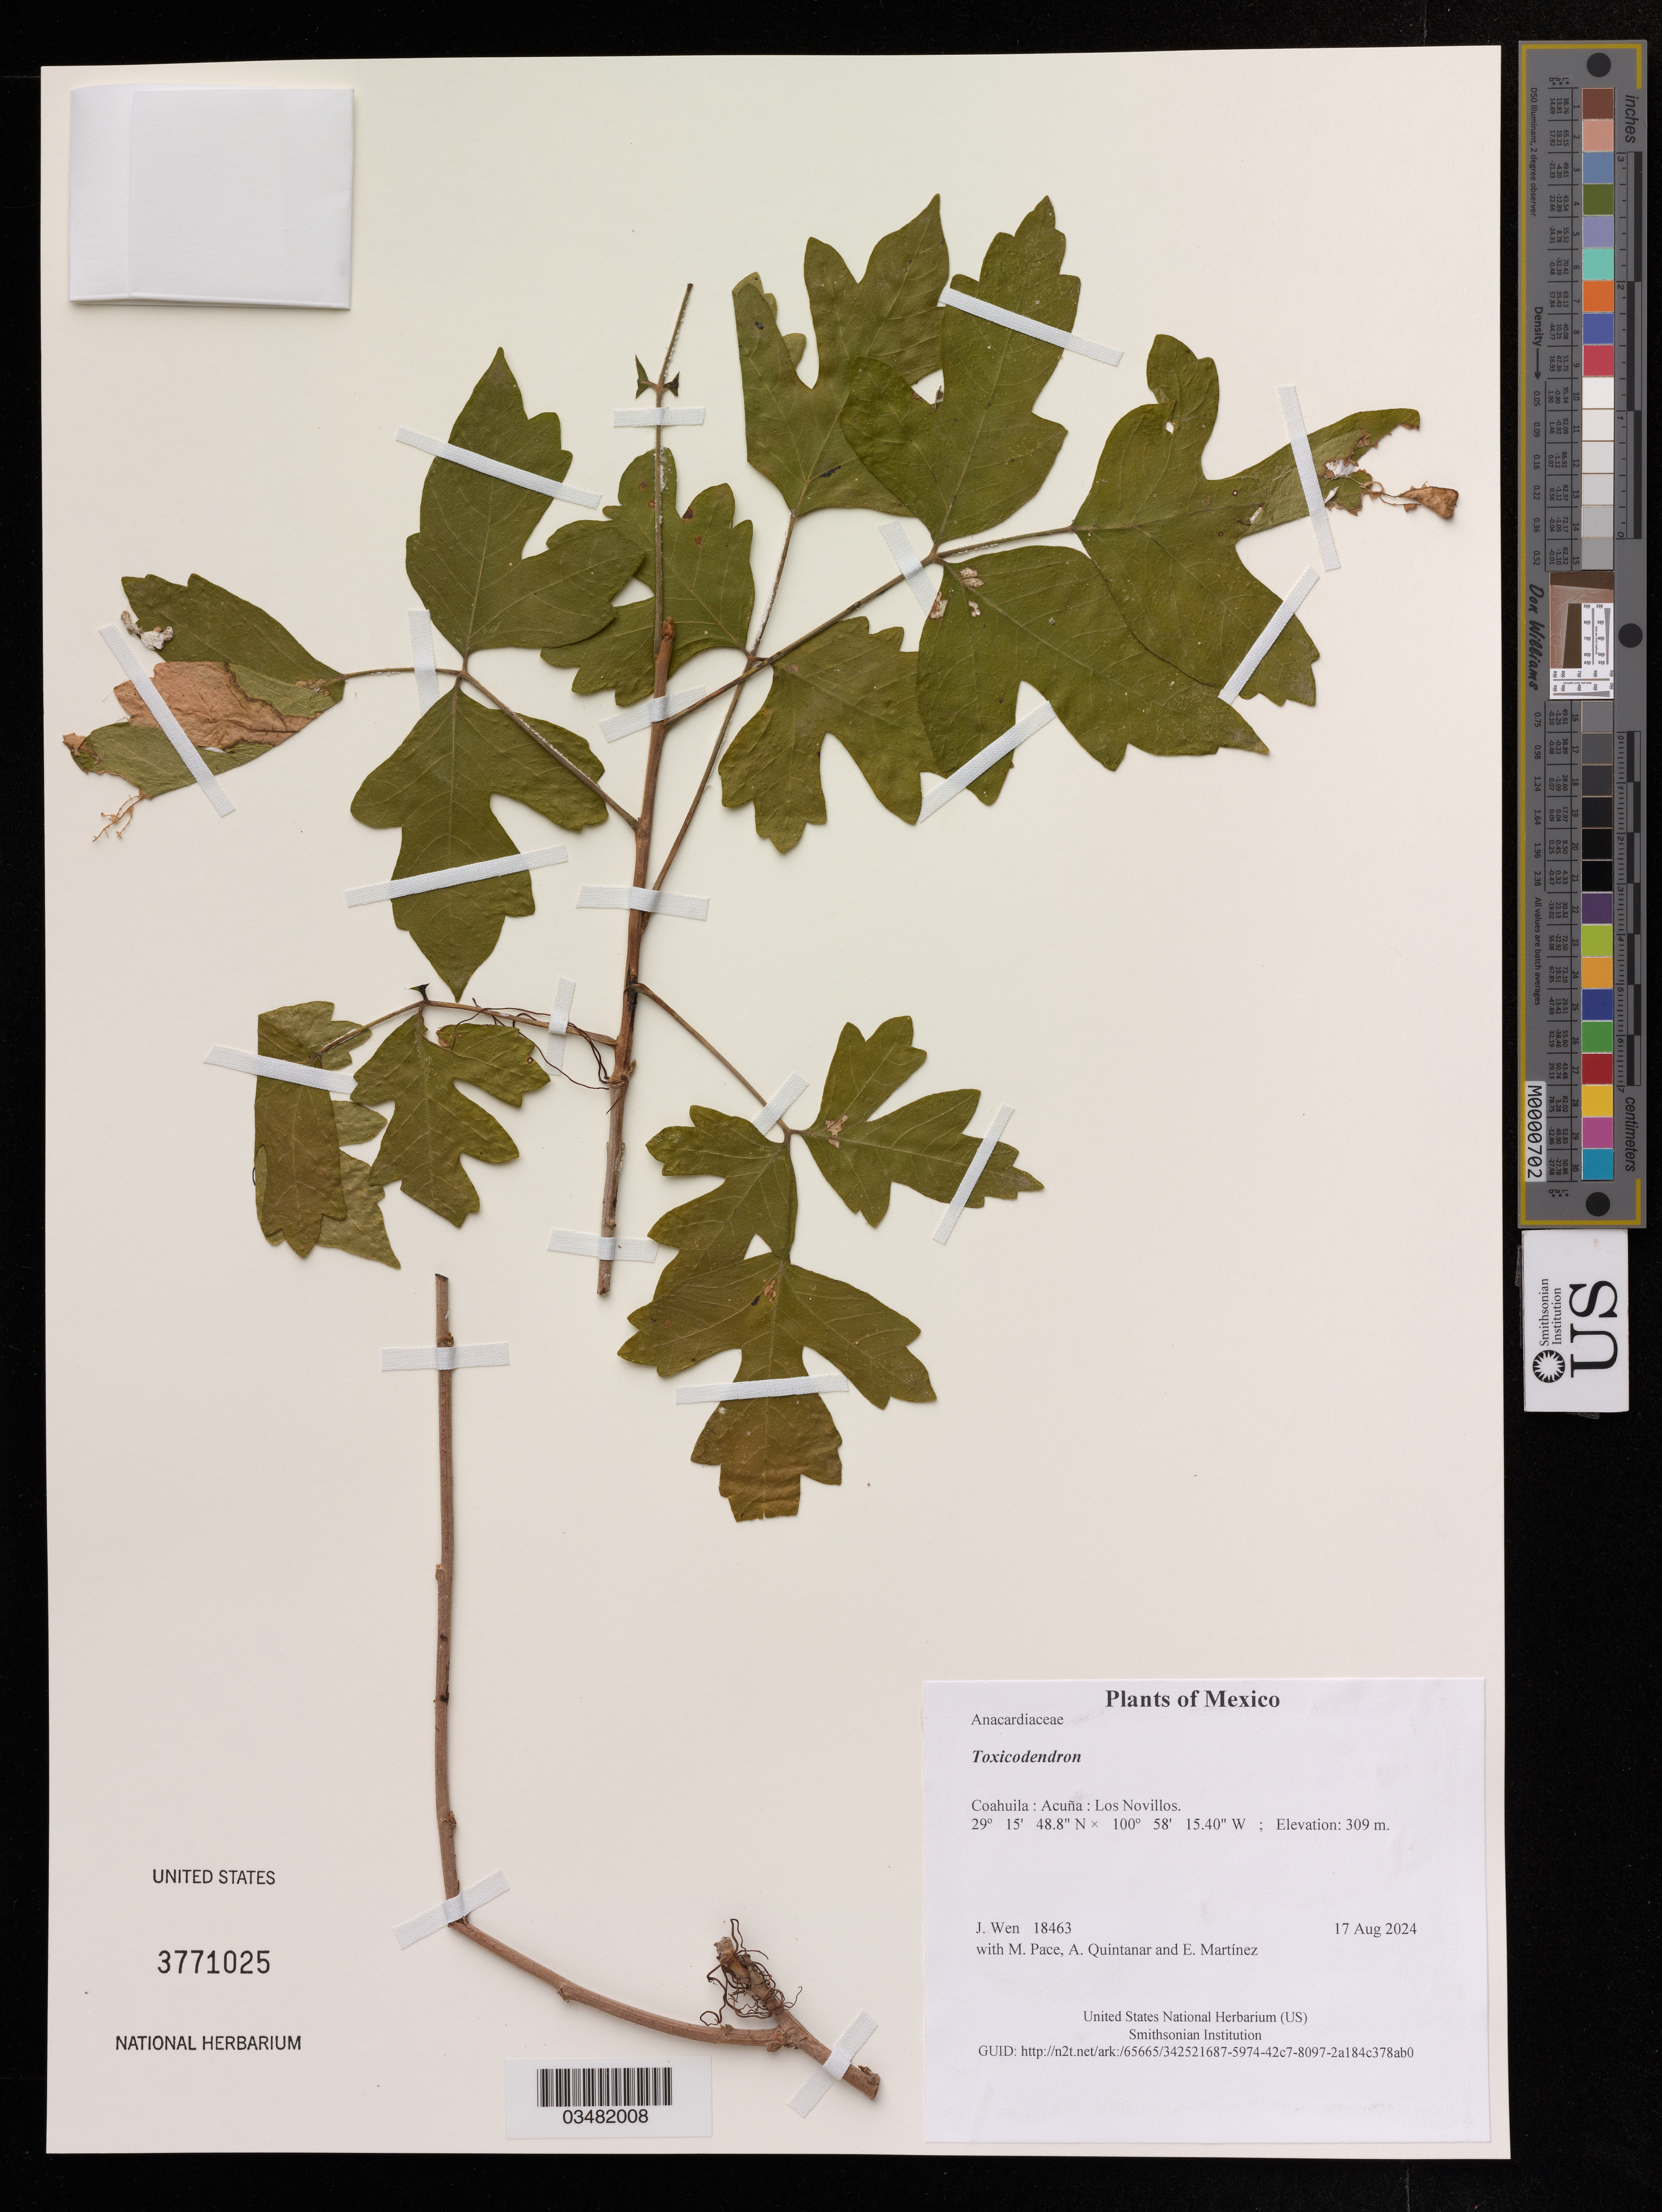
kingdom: Plantae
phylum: Tracheophyta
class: Magnoliopsida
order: Sapindales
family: Anacardiaceae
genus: Toxicodendron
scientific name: Toxicodendron sp.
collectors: J. Wen, M. Pace, A. Quintanar & E. Martinez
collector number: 18463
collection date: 2024-08-17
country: Mexico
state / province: Coahuila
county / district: Acuña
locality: Los Novillos.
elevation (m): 309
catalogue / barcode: US 3771025